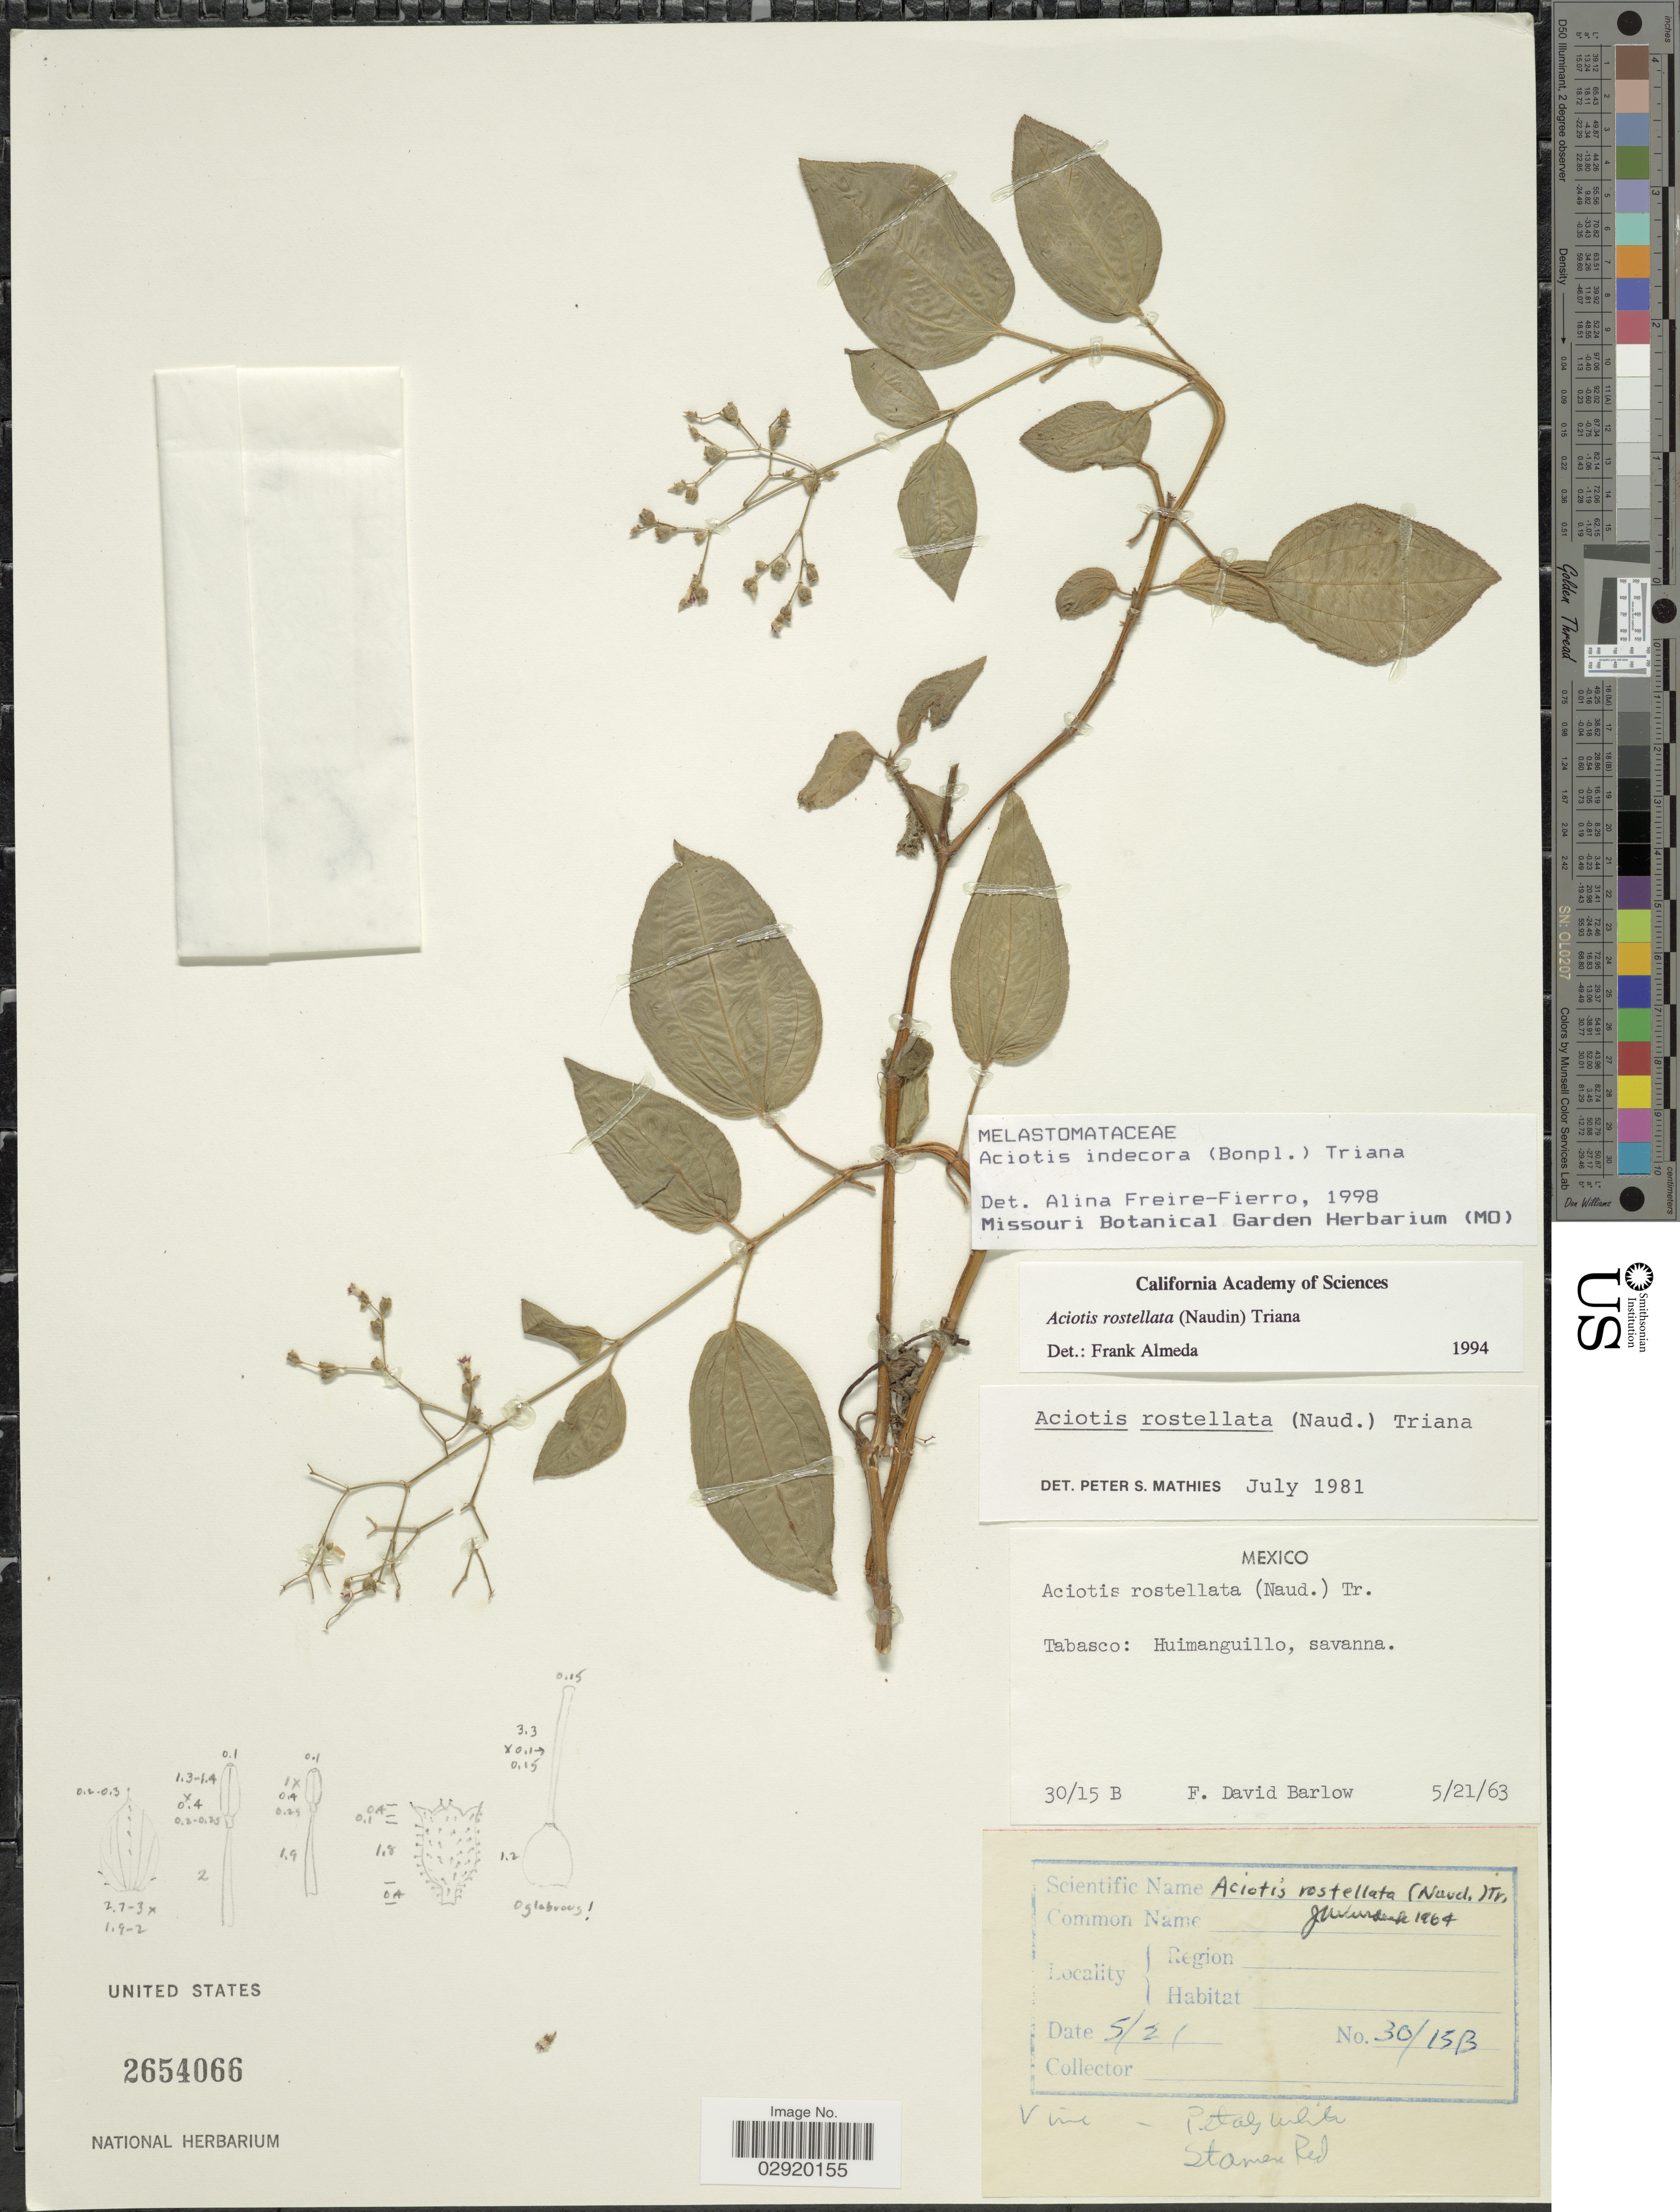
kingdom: Plantae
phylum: Tracheophyta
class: Magnoliopsida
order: Myrtales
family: Melastomataceae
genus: Aciotis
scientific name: Aciotis indecora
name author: (Bonpl.) Triana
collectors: F. D. Barlow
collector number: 30/15 B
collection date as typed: Transcribed d/m/y: 21/5/63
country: Mexico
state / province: Tabasco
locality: Huimanguillo.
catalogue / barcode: US 2654066